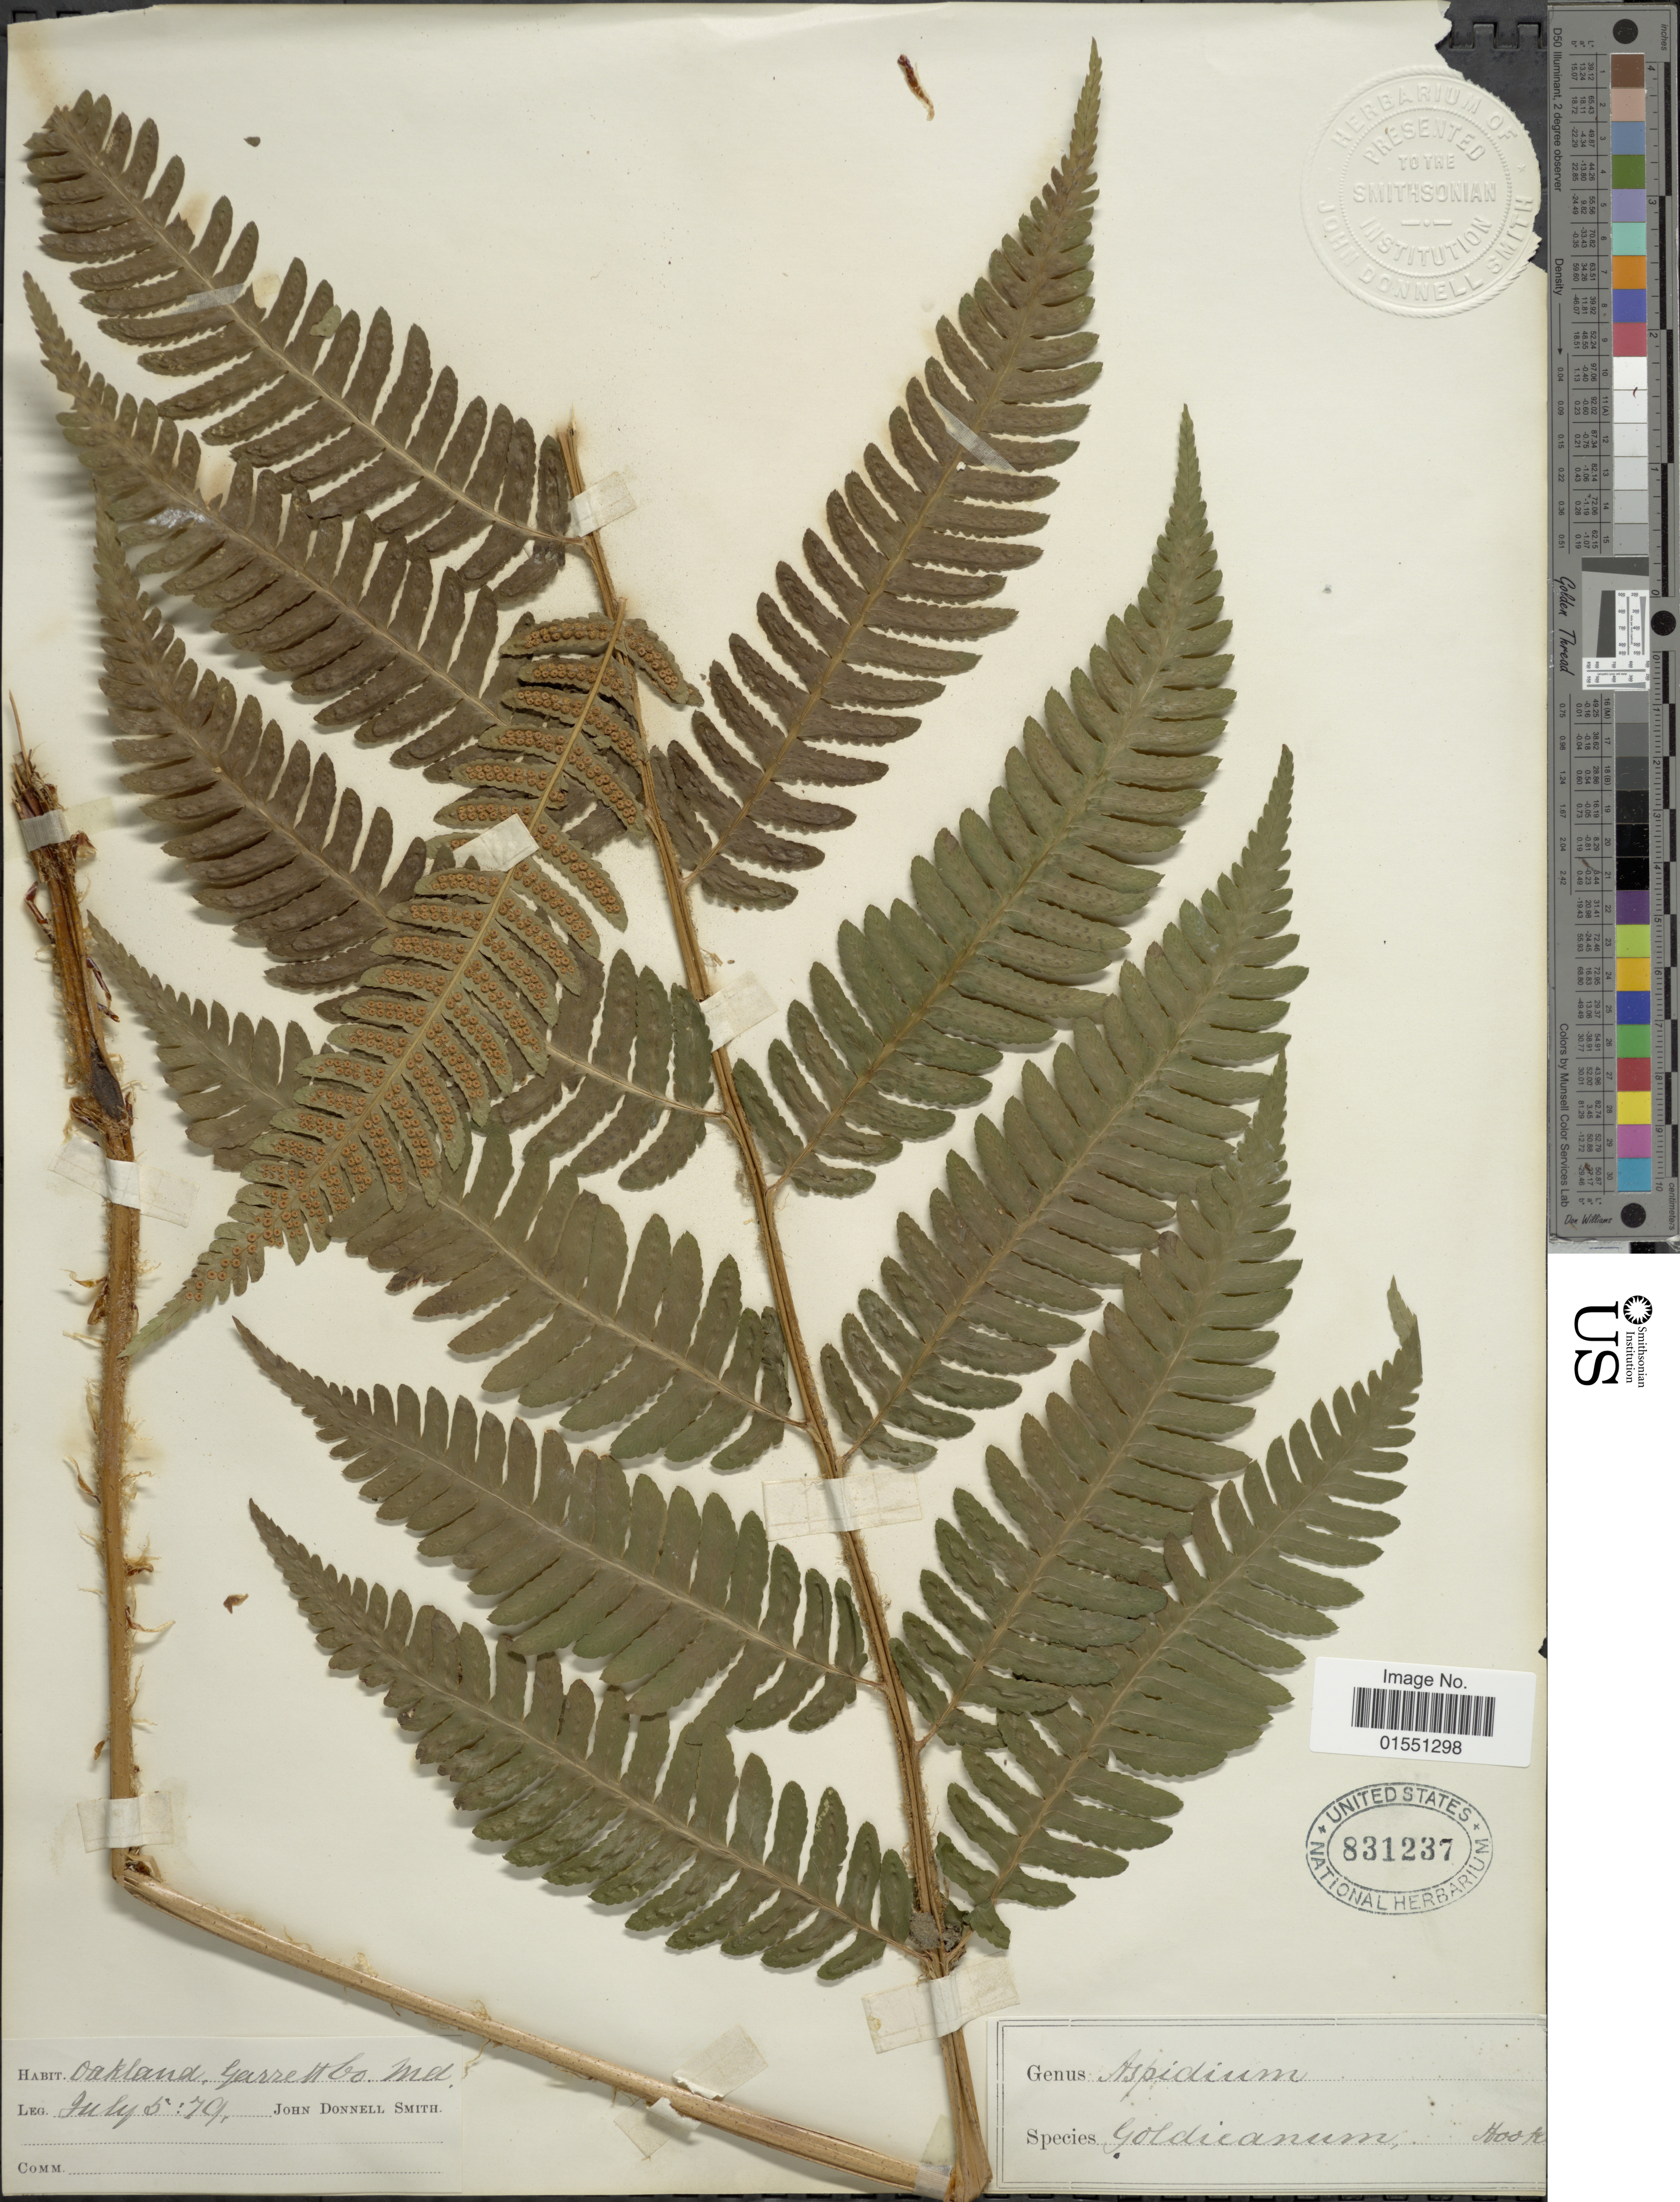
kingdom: Plantae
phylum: Tracheophyta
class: Polypodiopsida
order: Polypodiales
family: Dryopteridaceae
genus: Dryopteris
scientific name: Dryopteris goldiana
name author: (Hook. ex Goldie) A. Gray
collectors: J. Donnell Smith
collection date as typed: Transcribed d/m/y: 5/7/79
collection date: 1879-07-05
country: United States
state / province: Maryland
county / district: Garrett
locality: Oakland, Garrett Co.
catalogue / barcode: US 831237